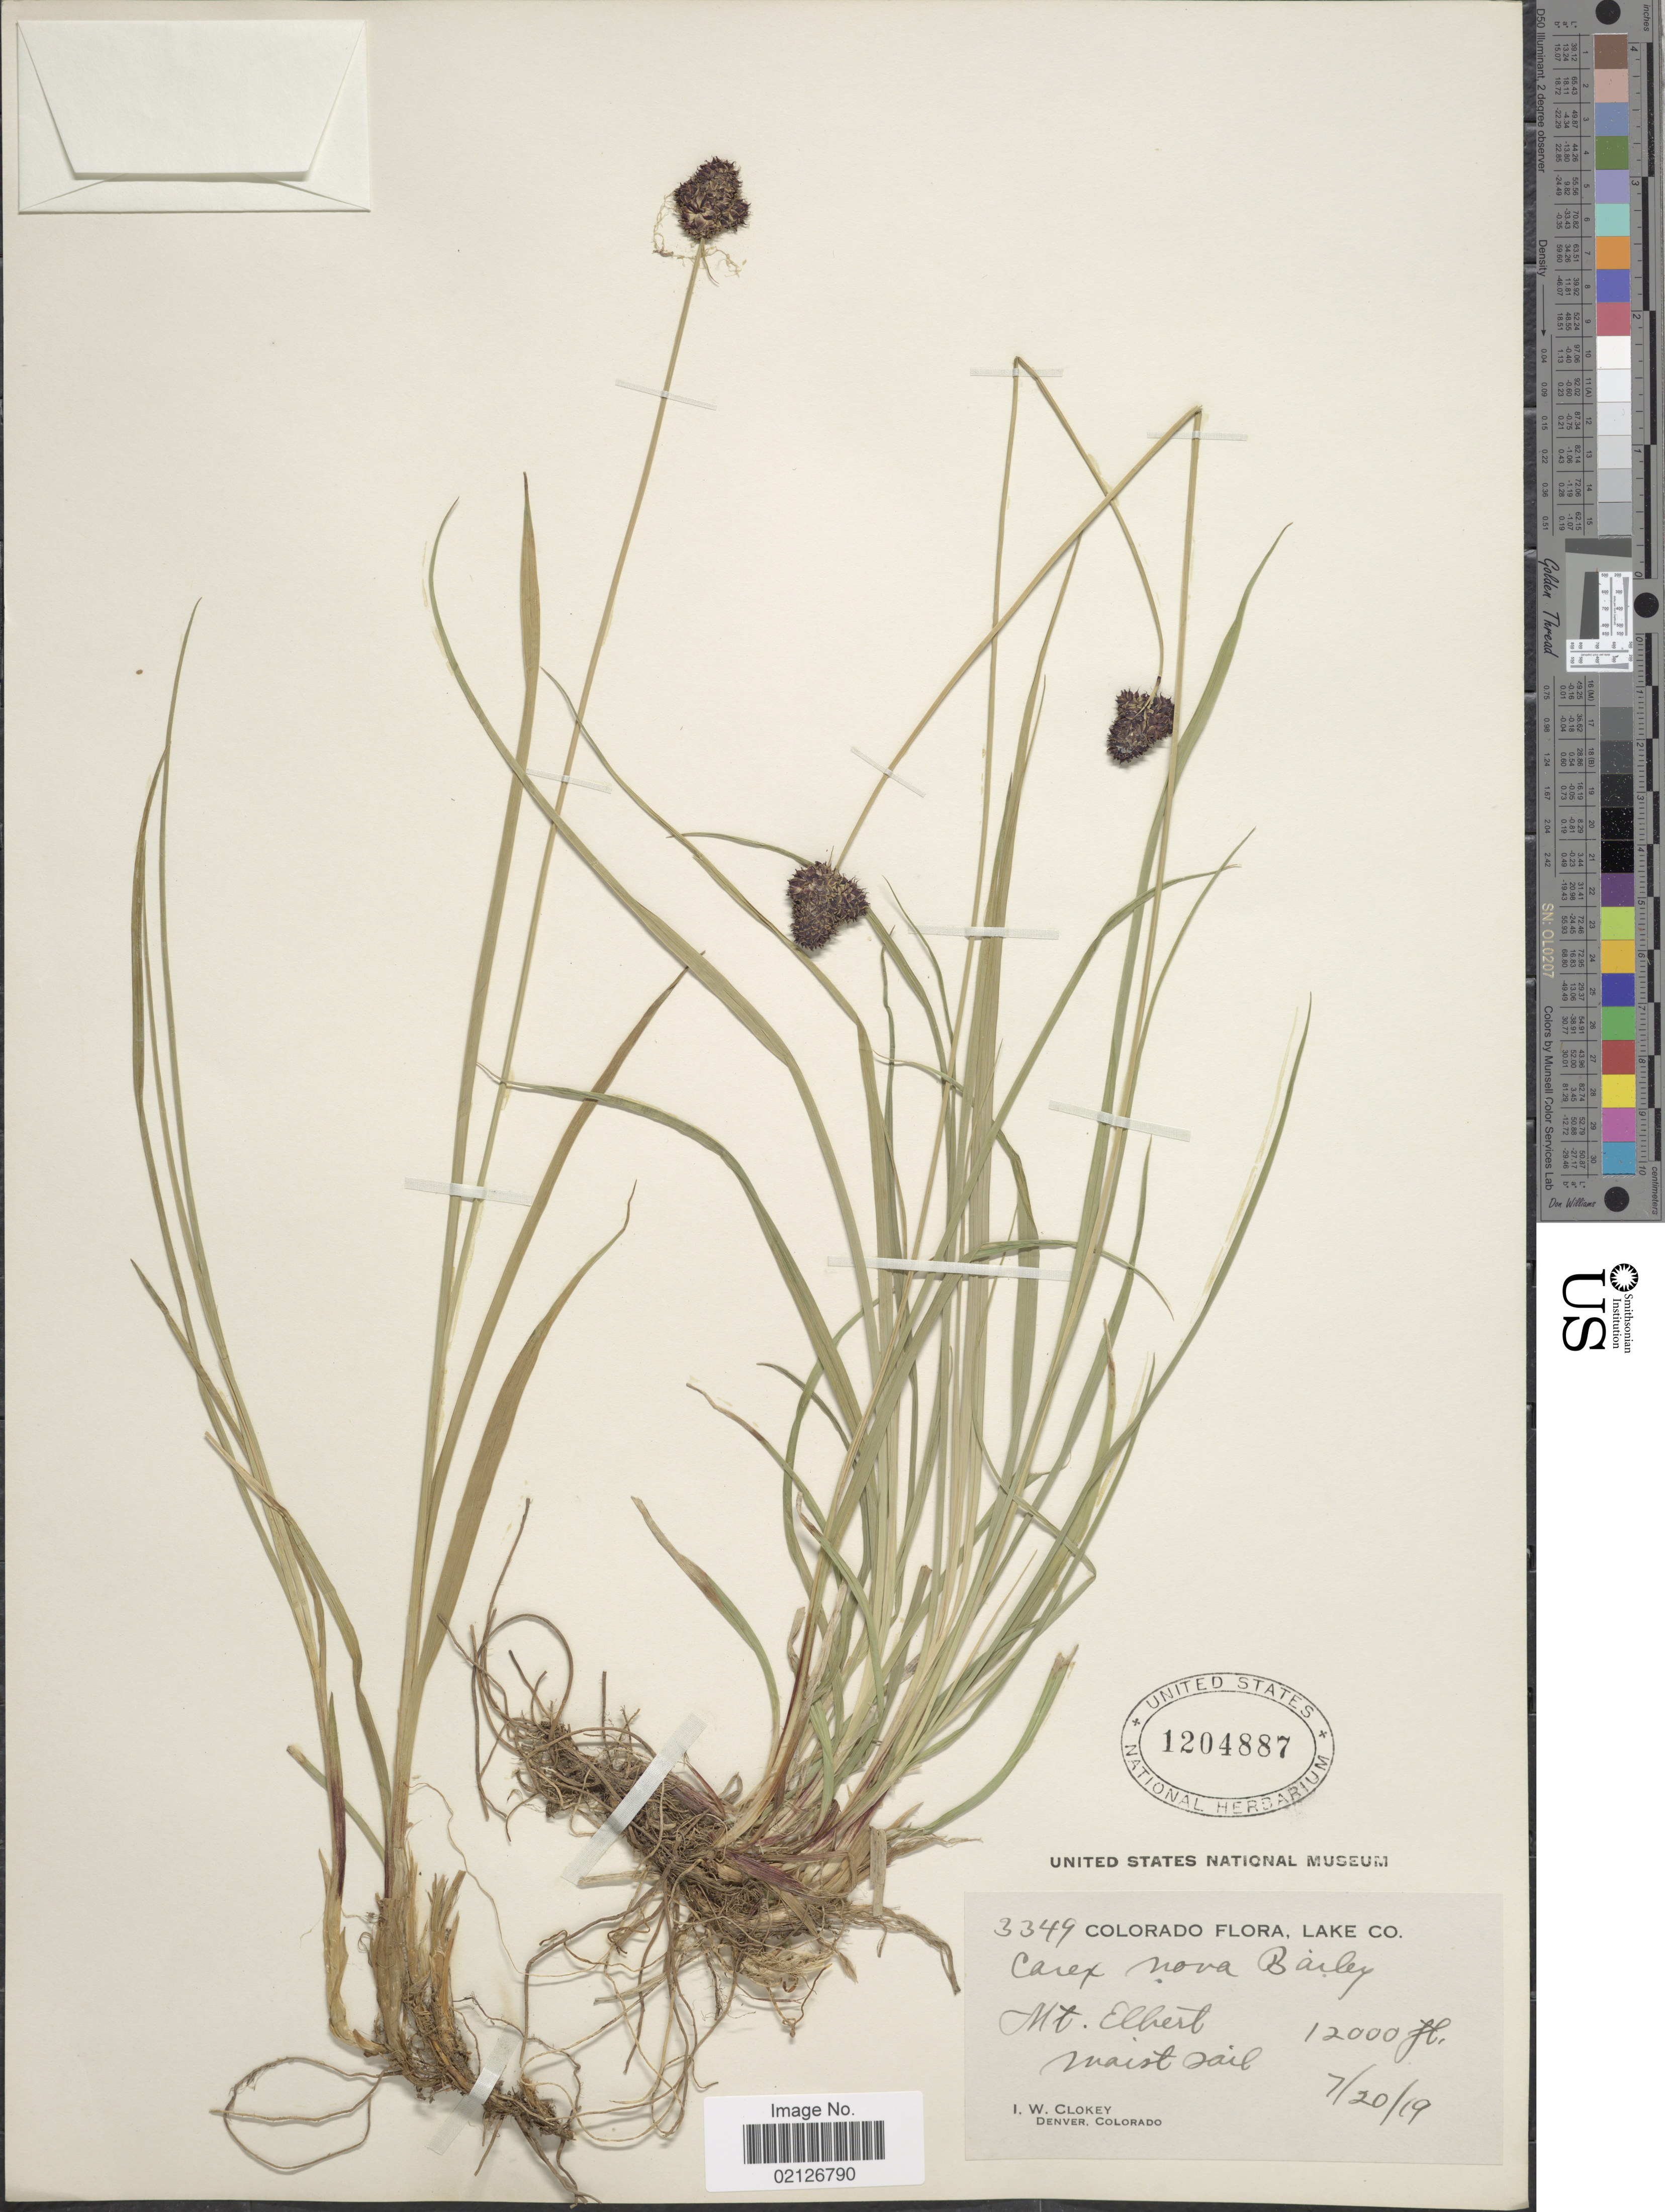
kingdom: Plantae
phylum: Tracheophyta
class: Liliopsida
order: Poales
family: Cyperaceae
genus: Carex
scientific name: Carex nova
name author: L.H. Bailey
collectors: I. W. Clokey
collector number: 3349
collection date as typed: Transcribed d/m/y: 20/7/19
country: United States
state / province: Colorado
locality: Lake Co., Mt. Elbert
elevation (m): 3658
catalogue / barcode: US 1204887